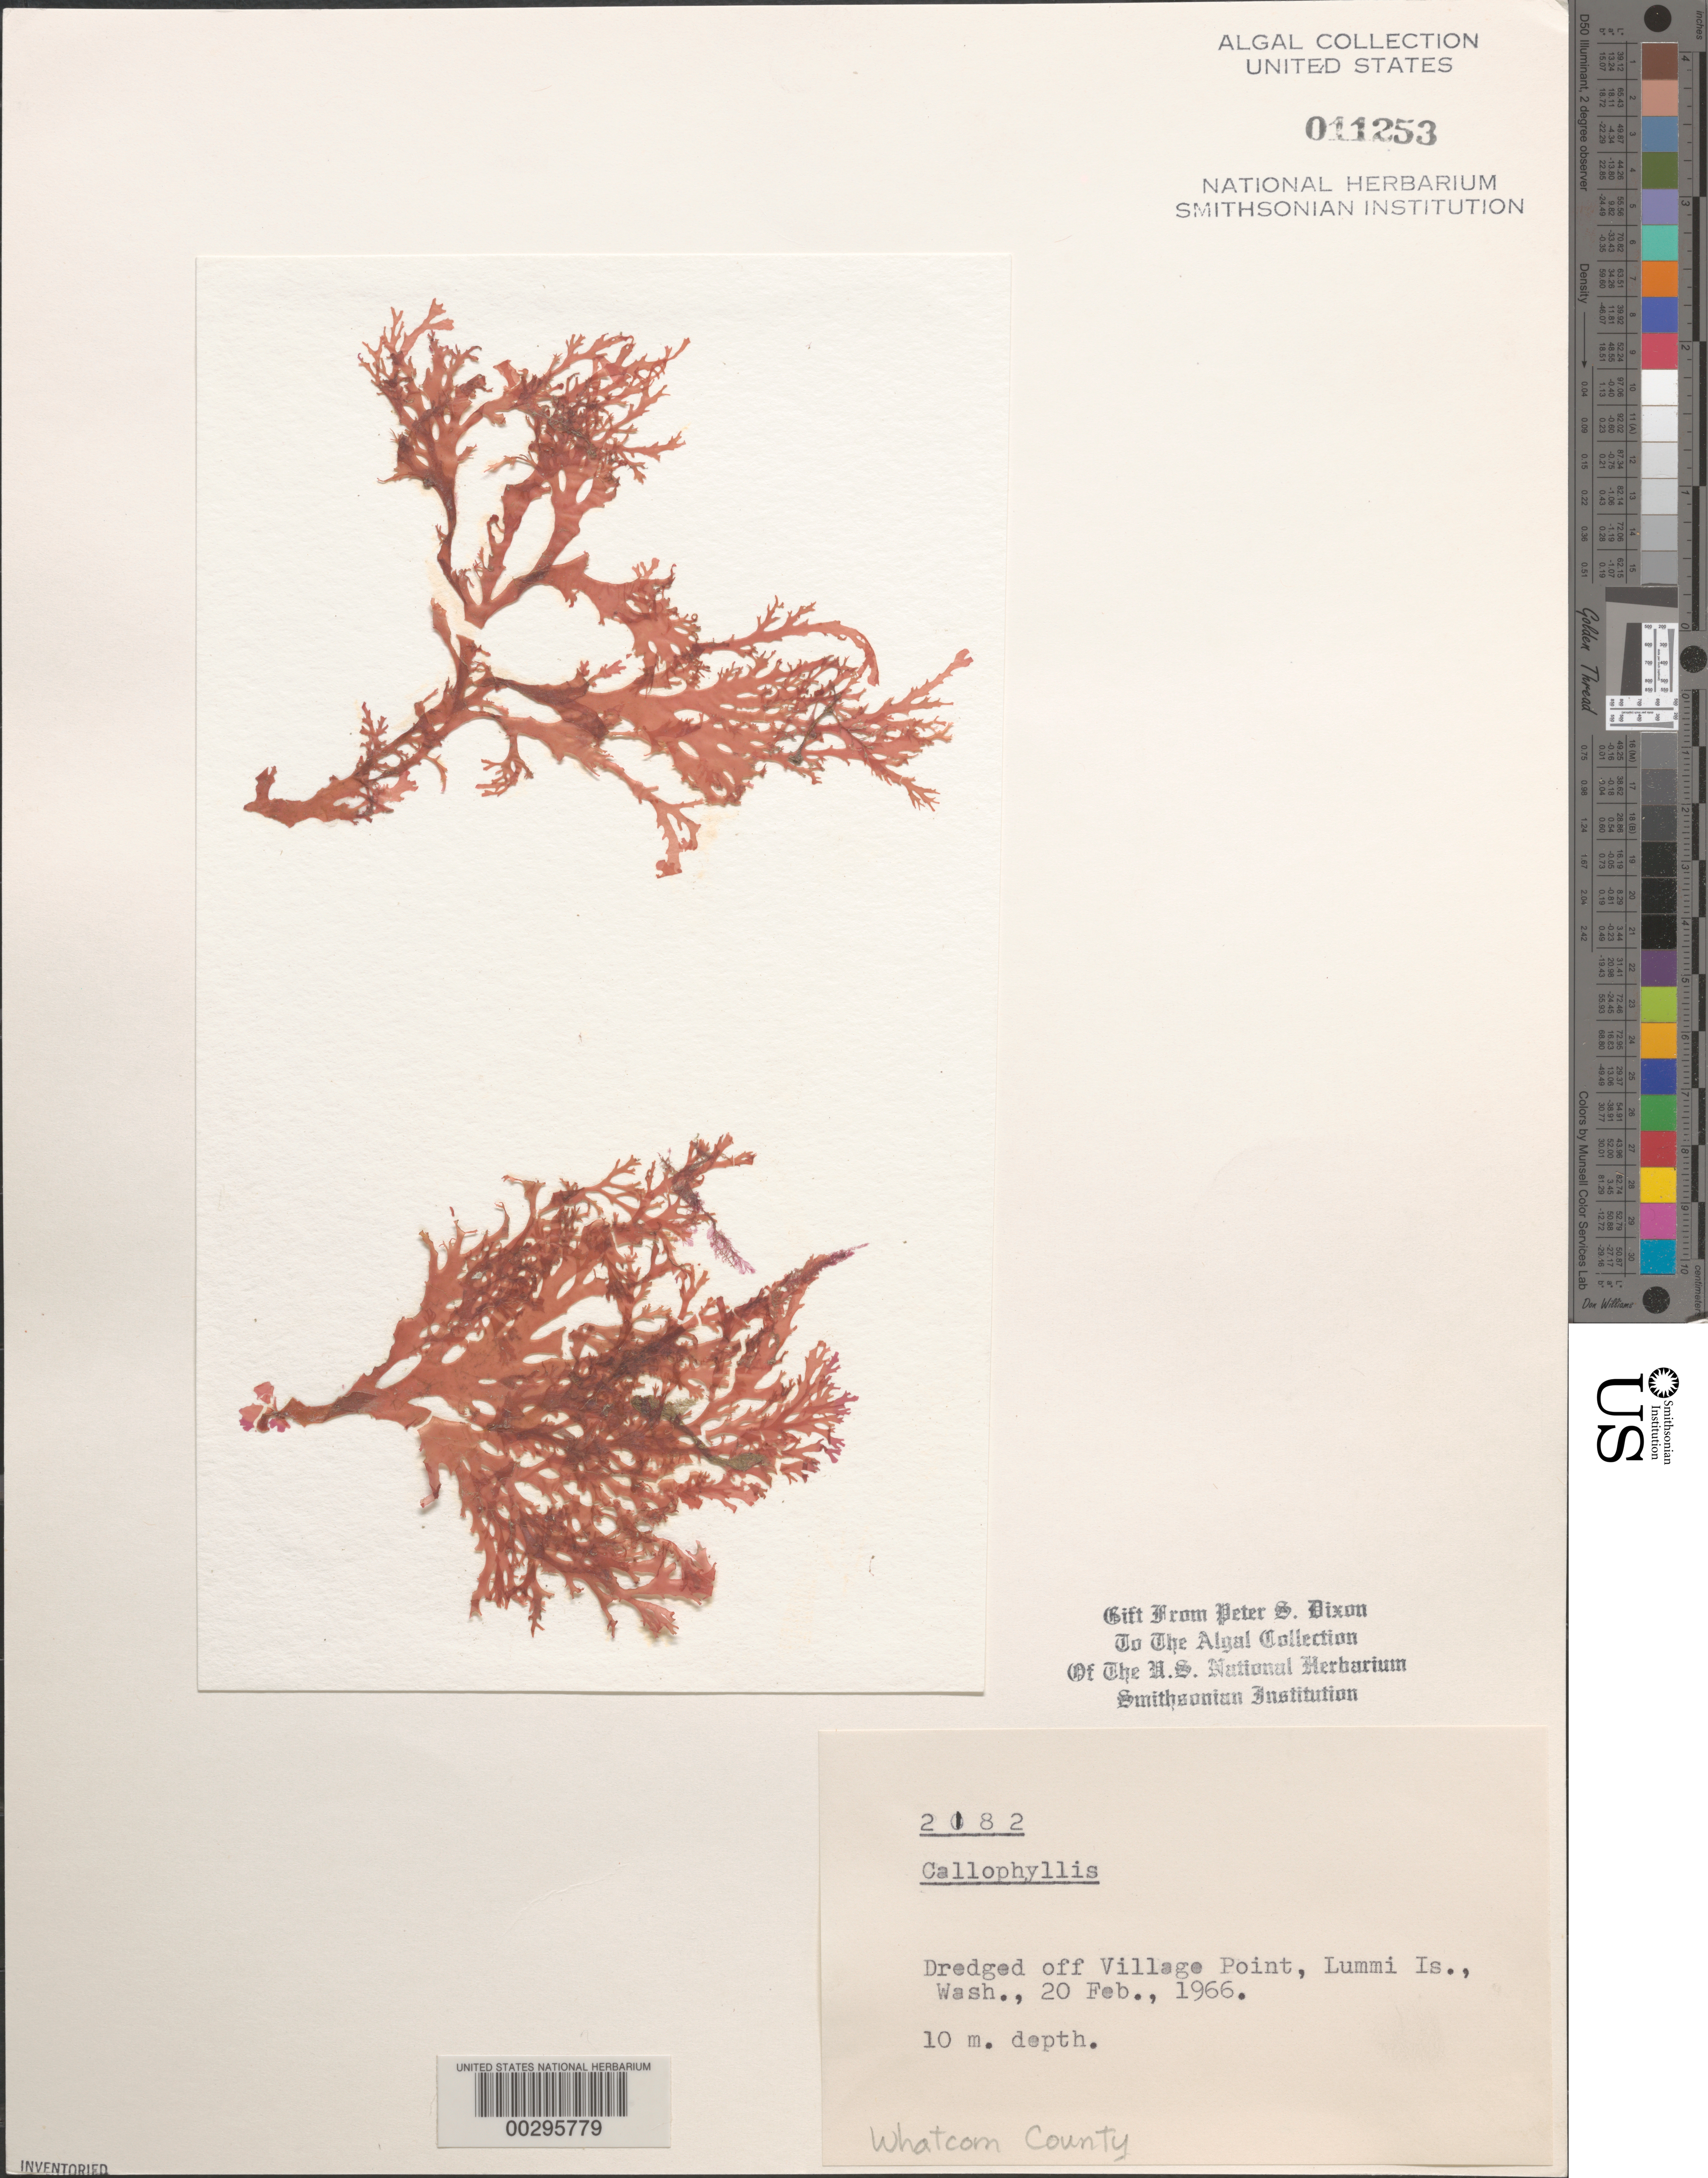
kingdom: Plantae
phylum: Rhodophyta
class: Florideophyceae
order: Gigartinales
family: Kallymeniaceae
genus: Callophyllis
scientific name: Callophyllis sp.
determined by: Dixon, P. S.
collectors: P. S. Dixon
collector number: PSD 2182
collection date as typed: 20 Feb 1966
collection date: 1966-02-20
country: United States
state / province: Washington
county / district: Whatcom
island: Lummi Island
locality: Off Village Point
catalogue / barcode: US 11253